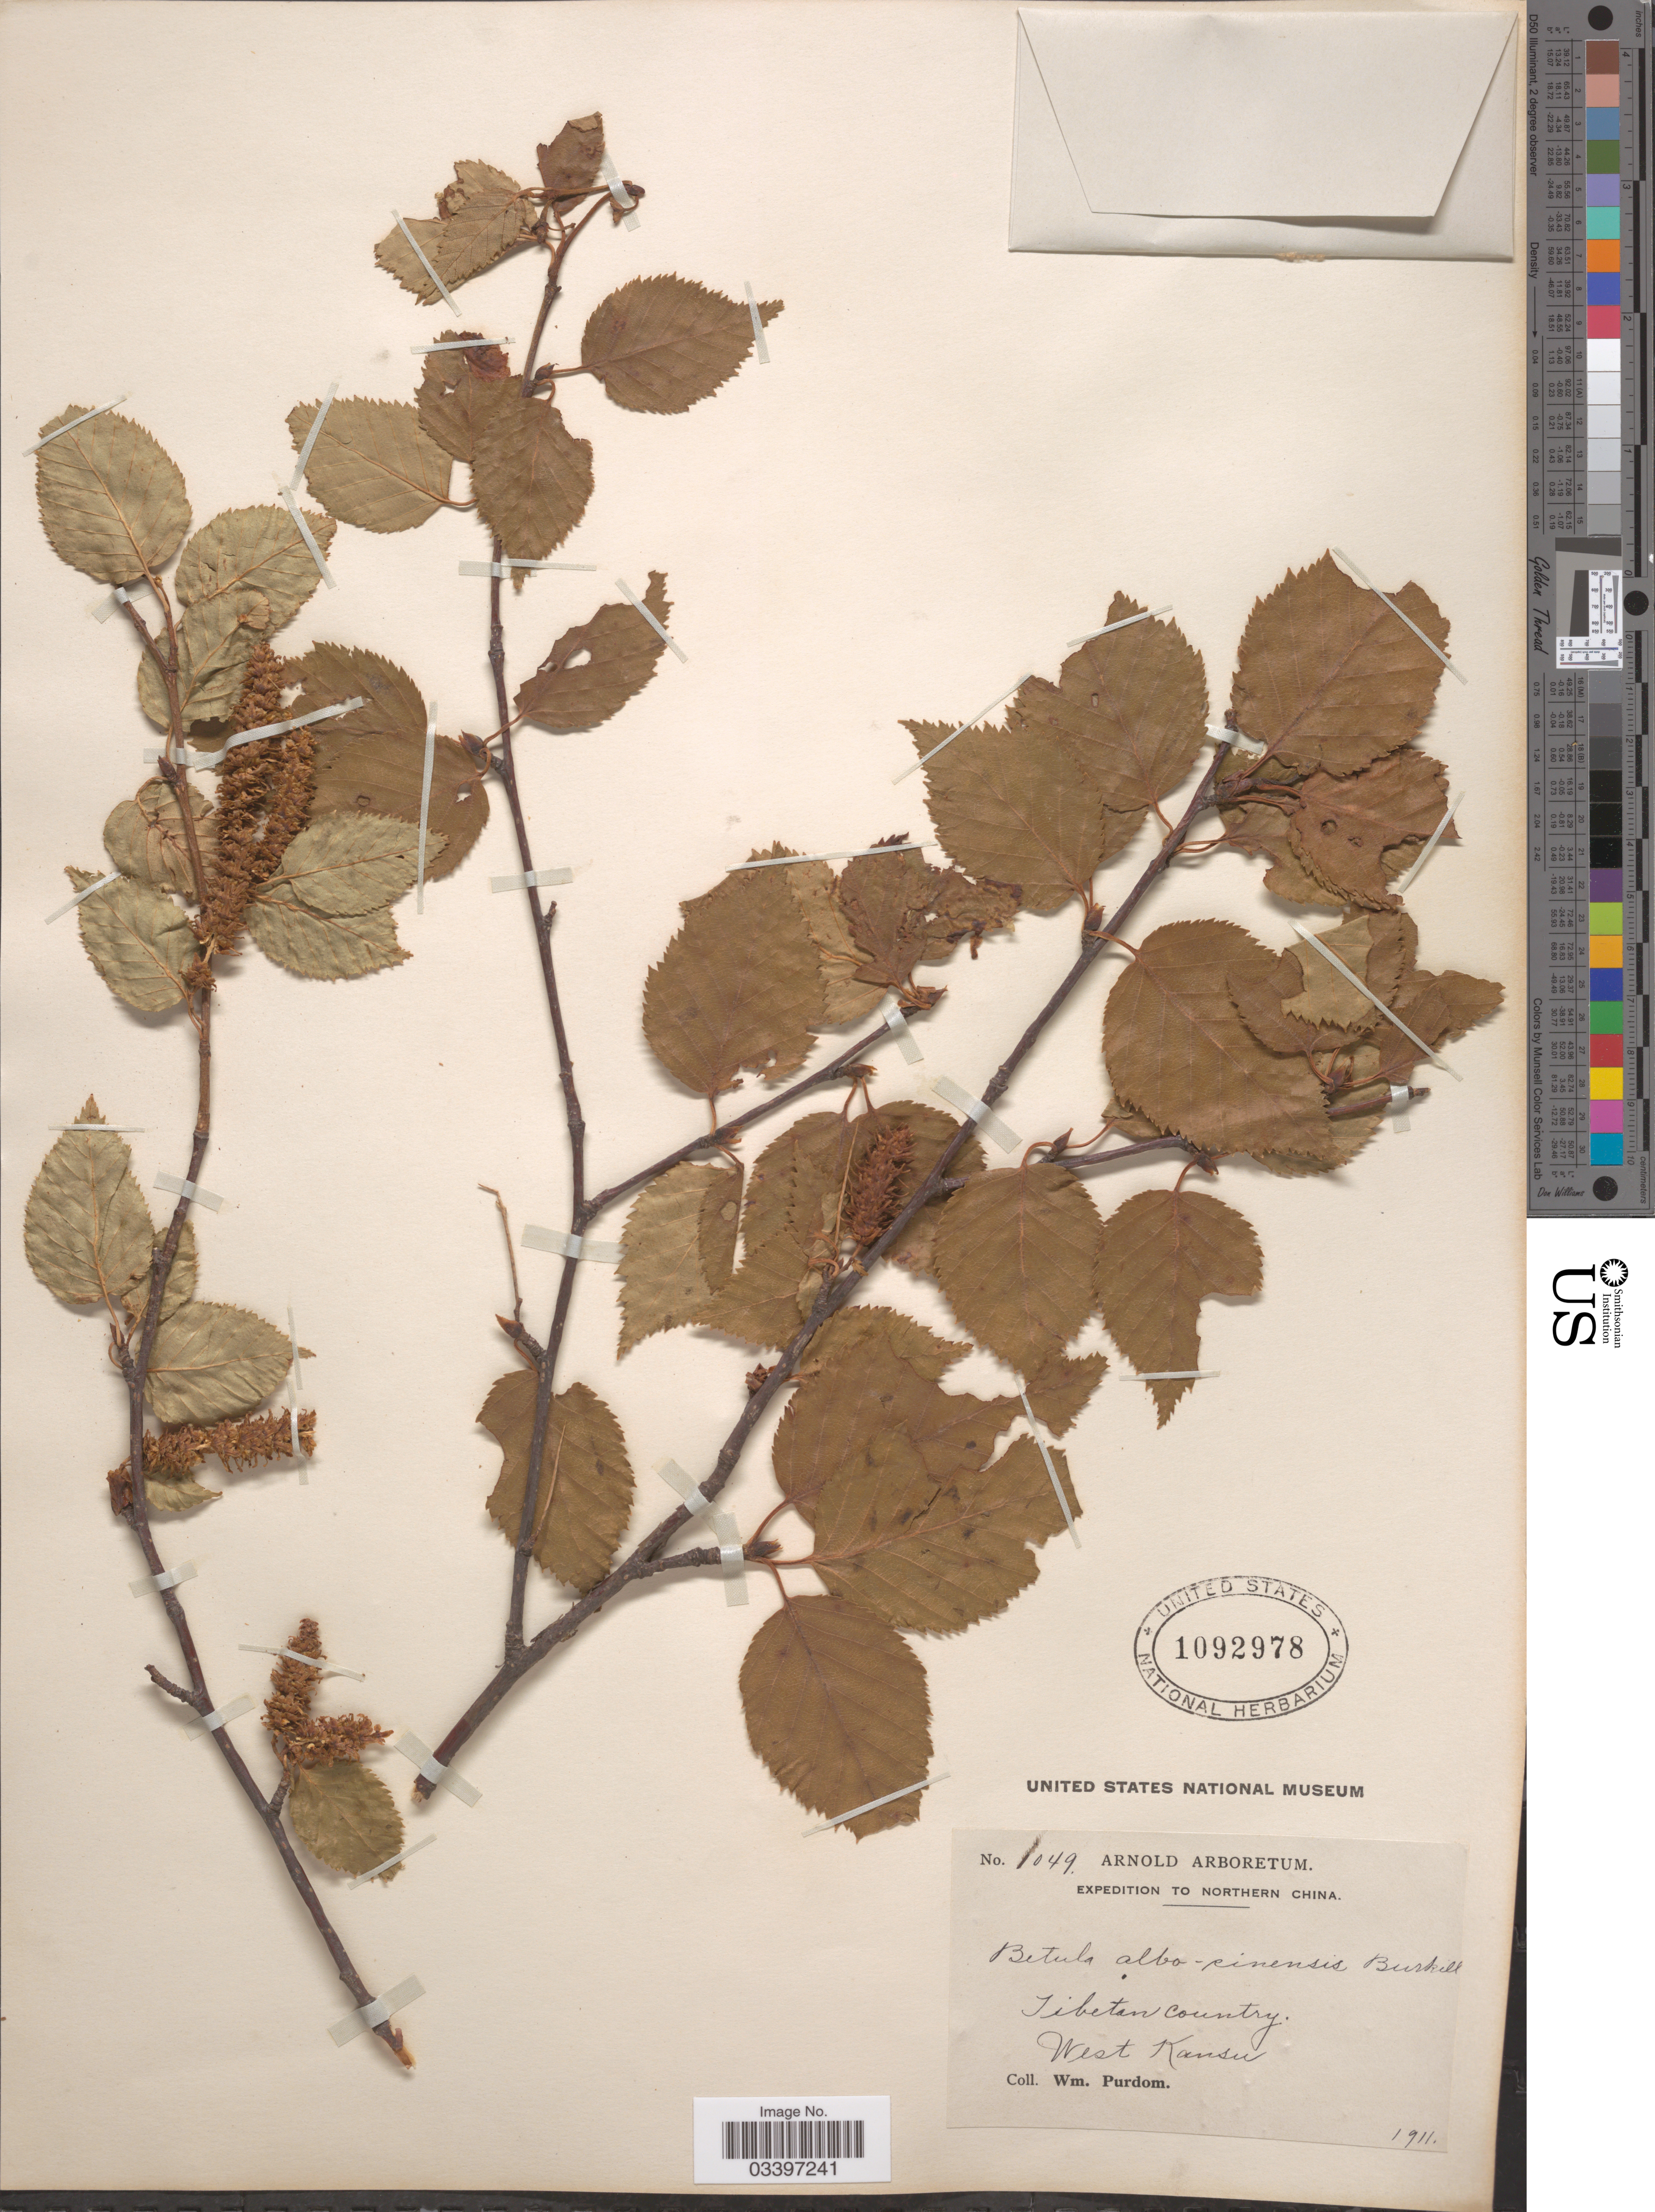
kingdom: Plantae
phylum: Tracheophyta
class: Magnoliopsida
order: Fagales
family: Betulaceae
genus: Betula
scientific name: Betula albosinensis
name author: Burkill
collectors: W. Purdom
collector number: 1049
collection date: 1911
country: China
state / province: Gansu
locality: Northern China. Tibetan Country. West Kansu.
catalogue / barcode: US 1092978